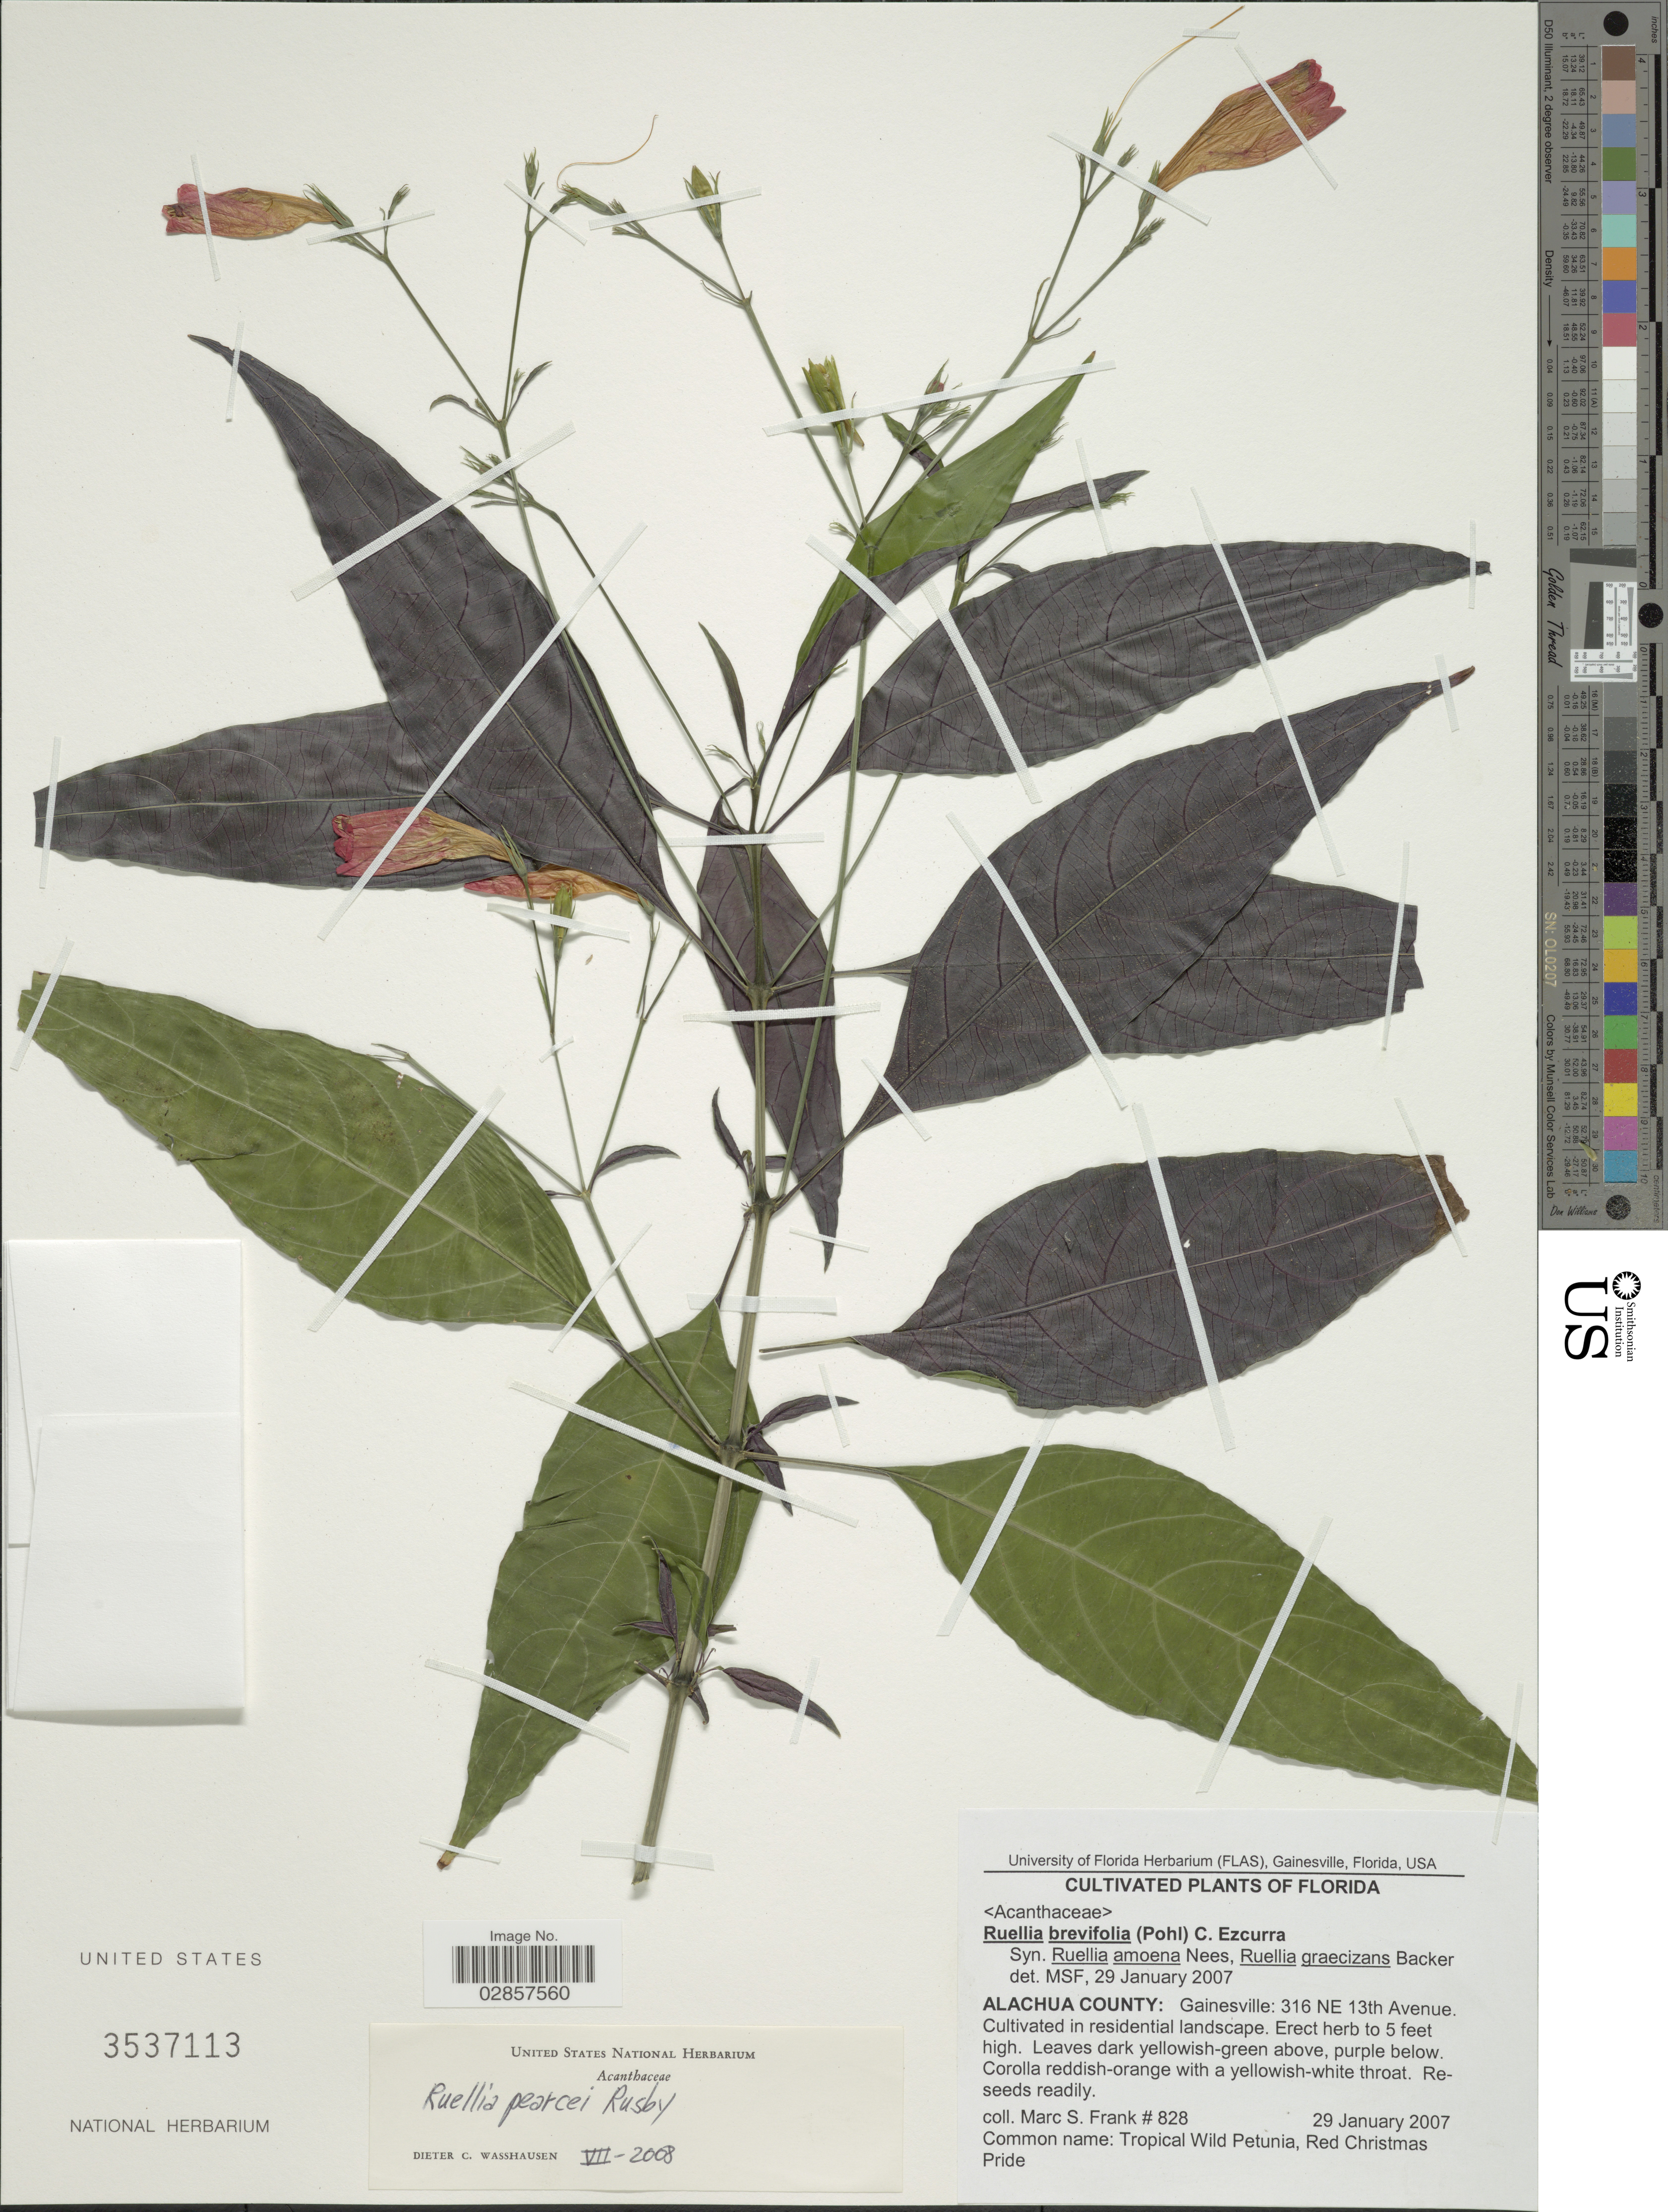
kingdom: Plantae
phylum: Tracheophyta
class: Magnoliopsida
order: Lamiales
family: Acanthaceae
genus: Ruellia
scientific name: Ruellia pearcei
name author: Rusby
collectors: M. Frank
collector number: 828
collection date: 2007-01-29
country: United States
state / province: Florida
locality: Alachua County, Gainesville, 316 NE 13th Avenue, Cultivated in residential landscape.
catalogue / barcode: US 3537113